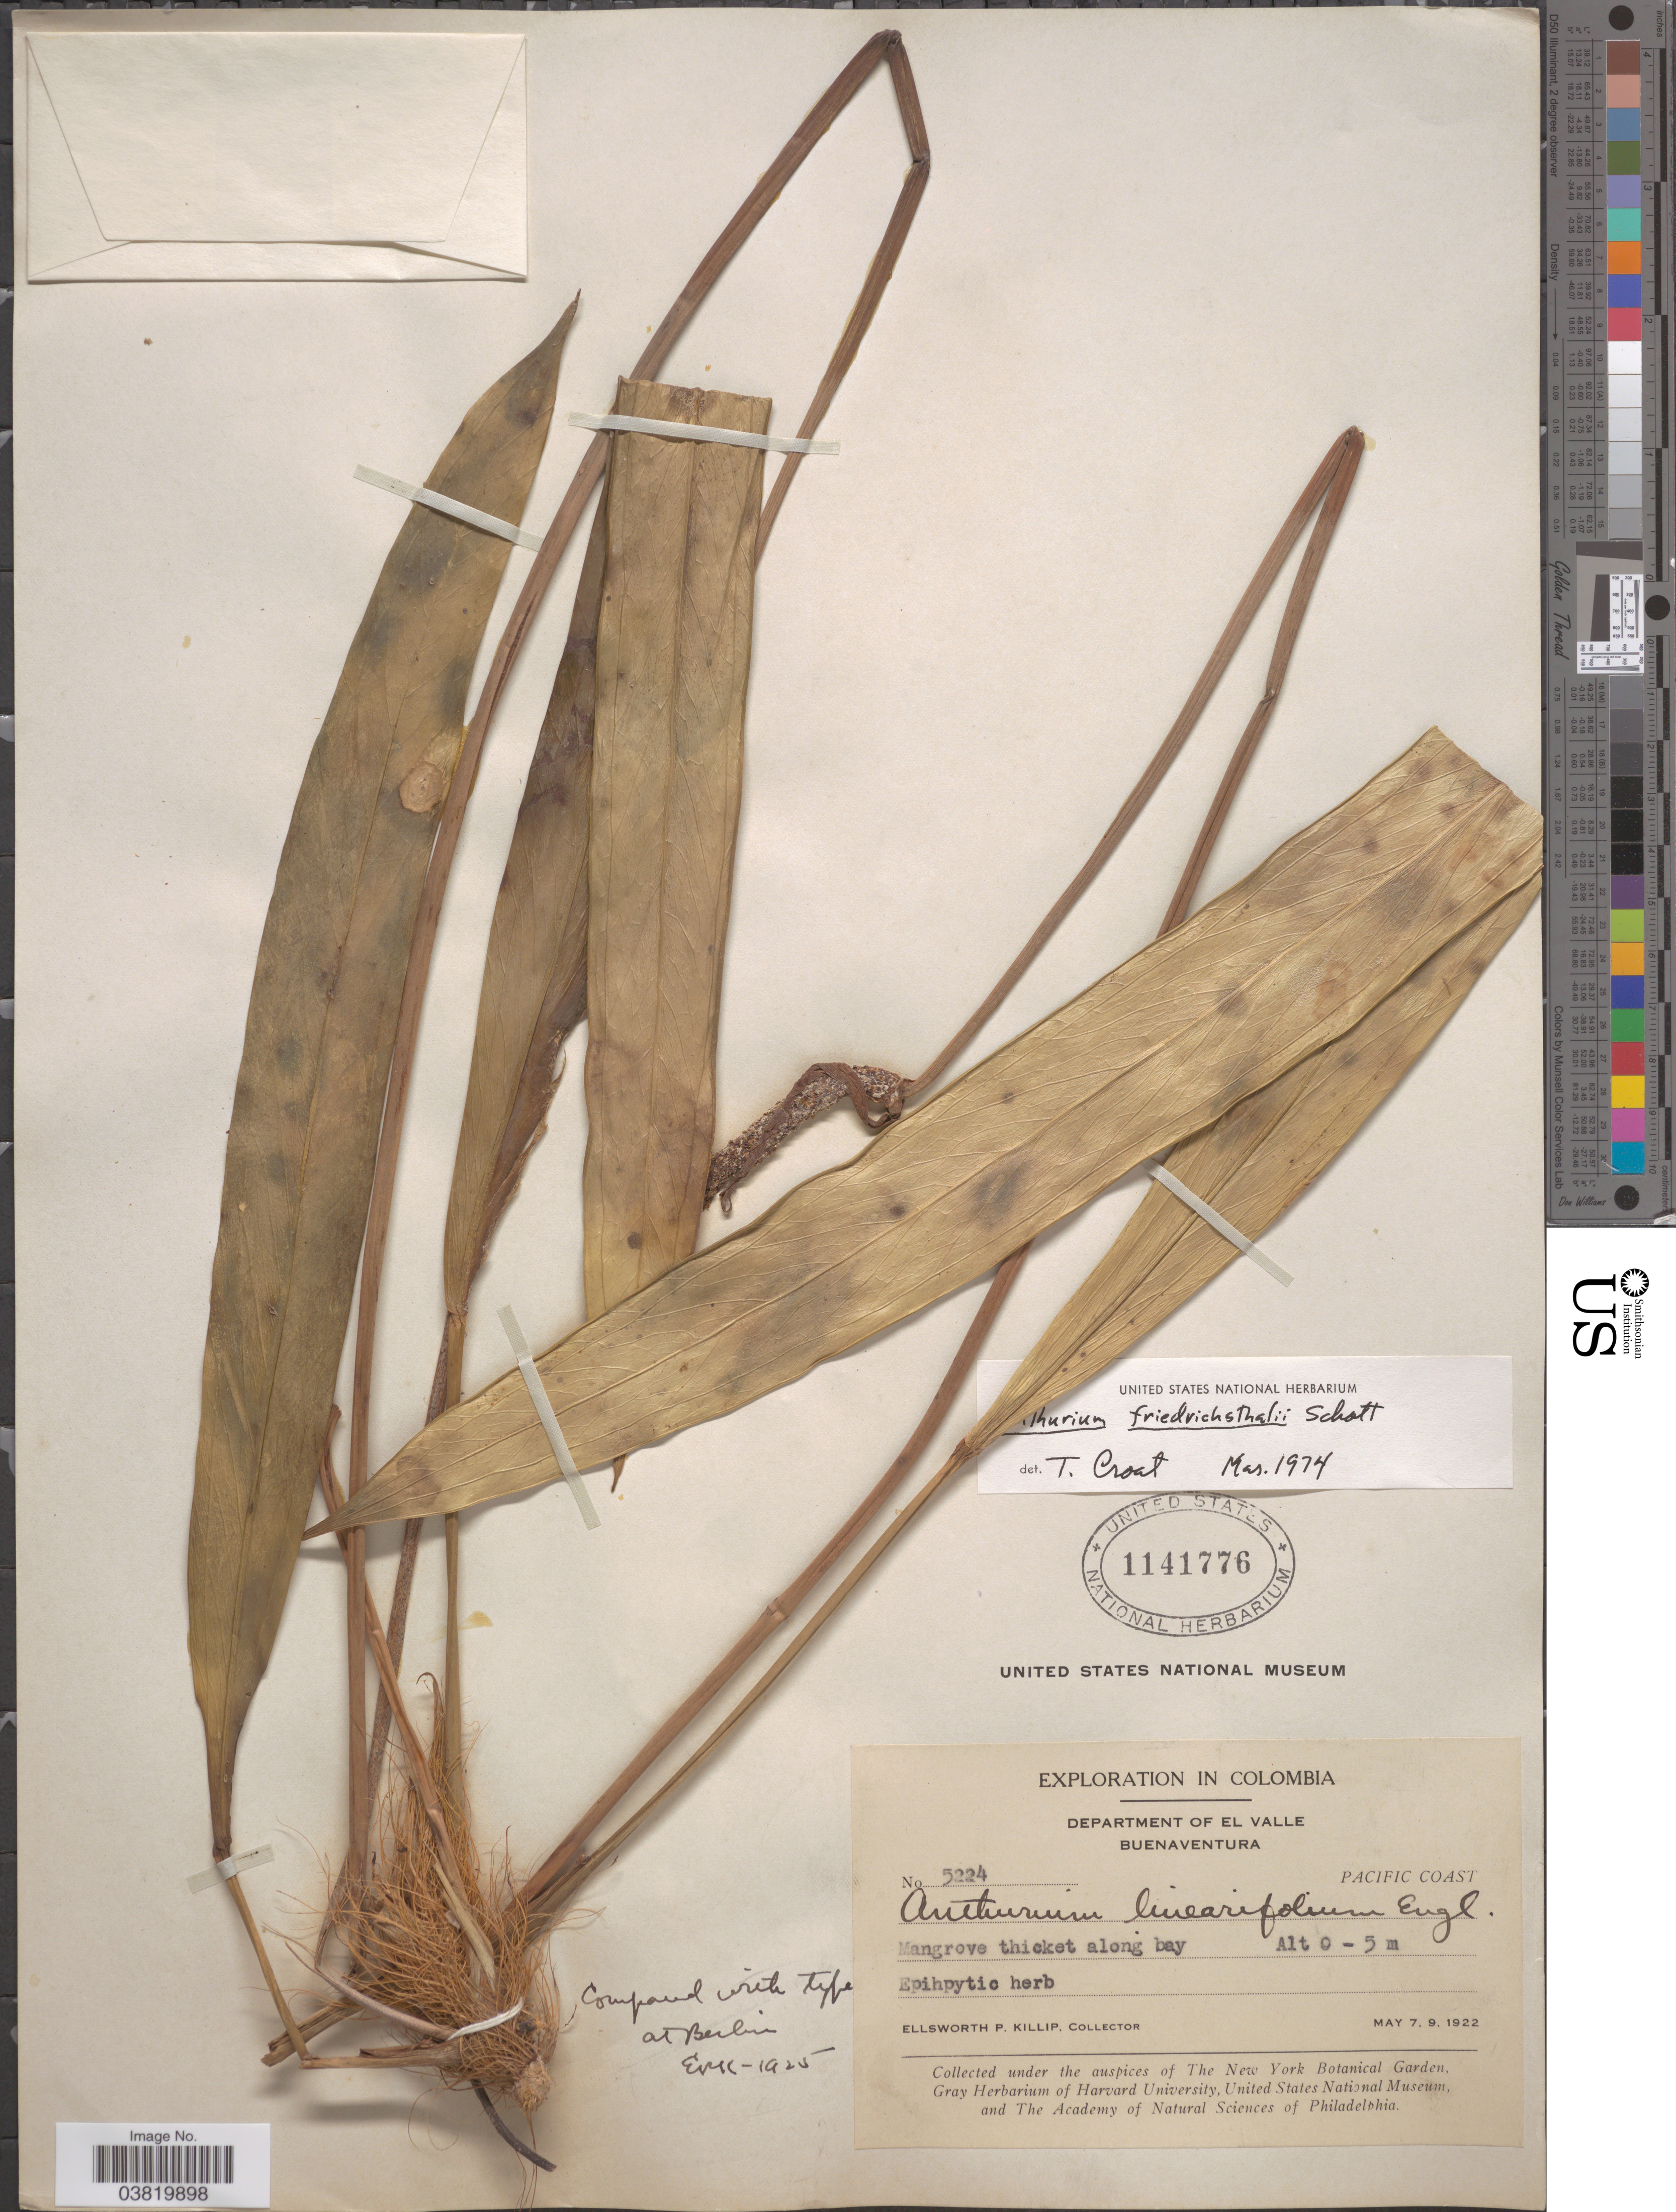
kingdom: Plantae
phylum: Tracheophyta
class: Liliopsida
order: Alismatales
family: Araceae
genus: Anthurium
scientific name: Anthurium friedrichsthalii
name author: Schott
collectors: E. P. Killip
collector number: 5224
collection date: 1922-05-07/1922-05-09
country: Colombia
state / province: Valle del Cauca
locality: Department of El Valle. Buenaventura. Pacific Coast. Mangrove thicket along bay.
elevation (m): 0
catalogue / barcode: US 1141776